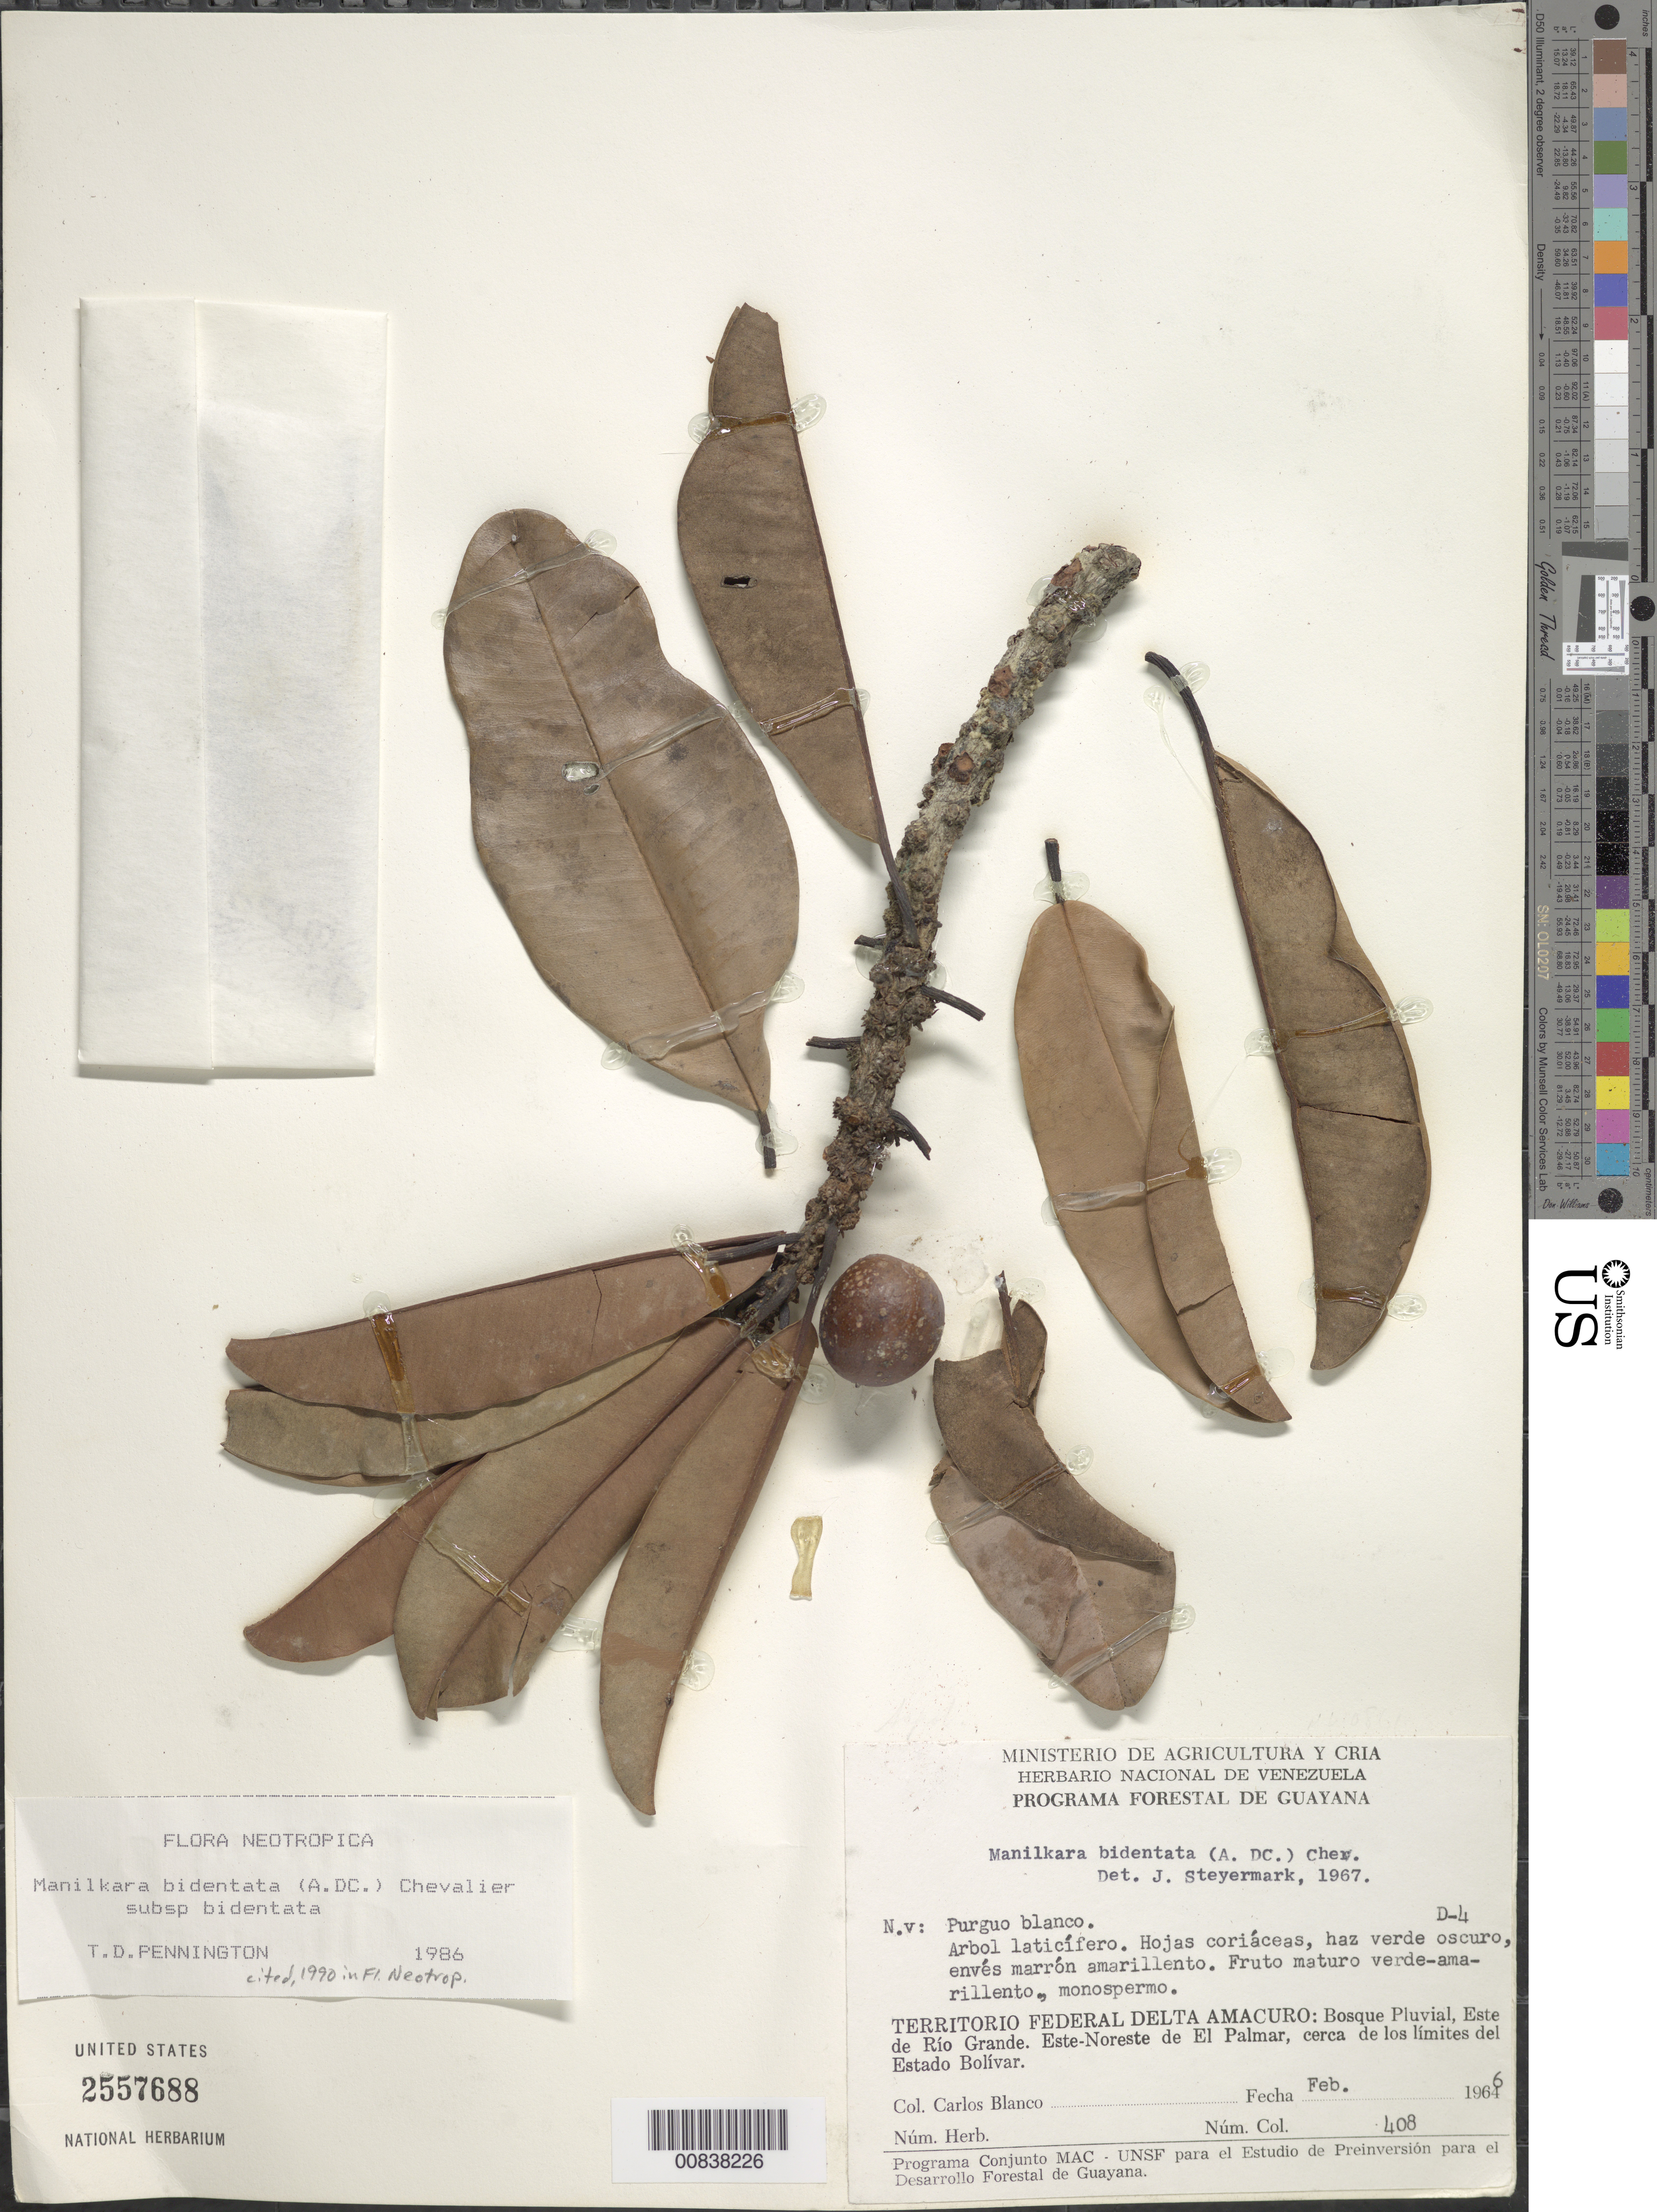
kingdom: Plantae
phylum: Tracheophyta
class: Magnoliopsida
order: Ericales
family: Sapotaceae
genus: Manilkara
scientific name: Manilkara bidentata subsp. bidentata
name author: (A. DC.) A. Chev.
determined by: Pennington, T. D., (K)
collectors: C. A. Blanco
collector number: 408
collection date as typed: Feb-66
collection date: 1966-02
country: Venezuela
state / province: Delta Amacuro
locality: Río Grande, Este de; Este-Noreste de El Palmar, cerca de los limites del Estado Bolívar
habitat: Rainforest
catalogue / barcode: US 2557688